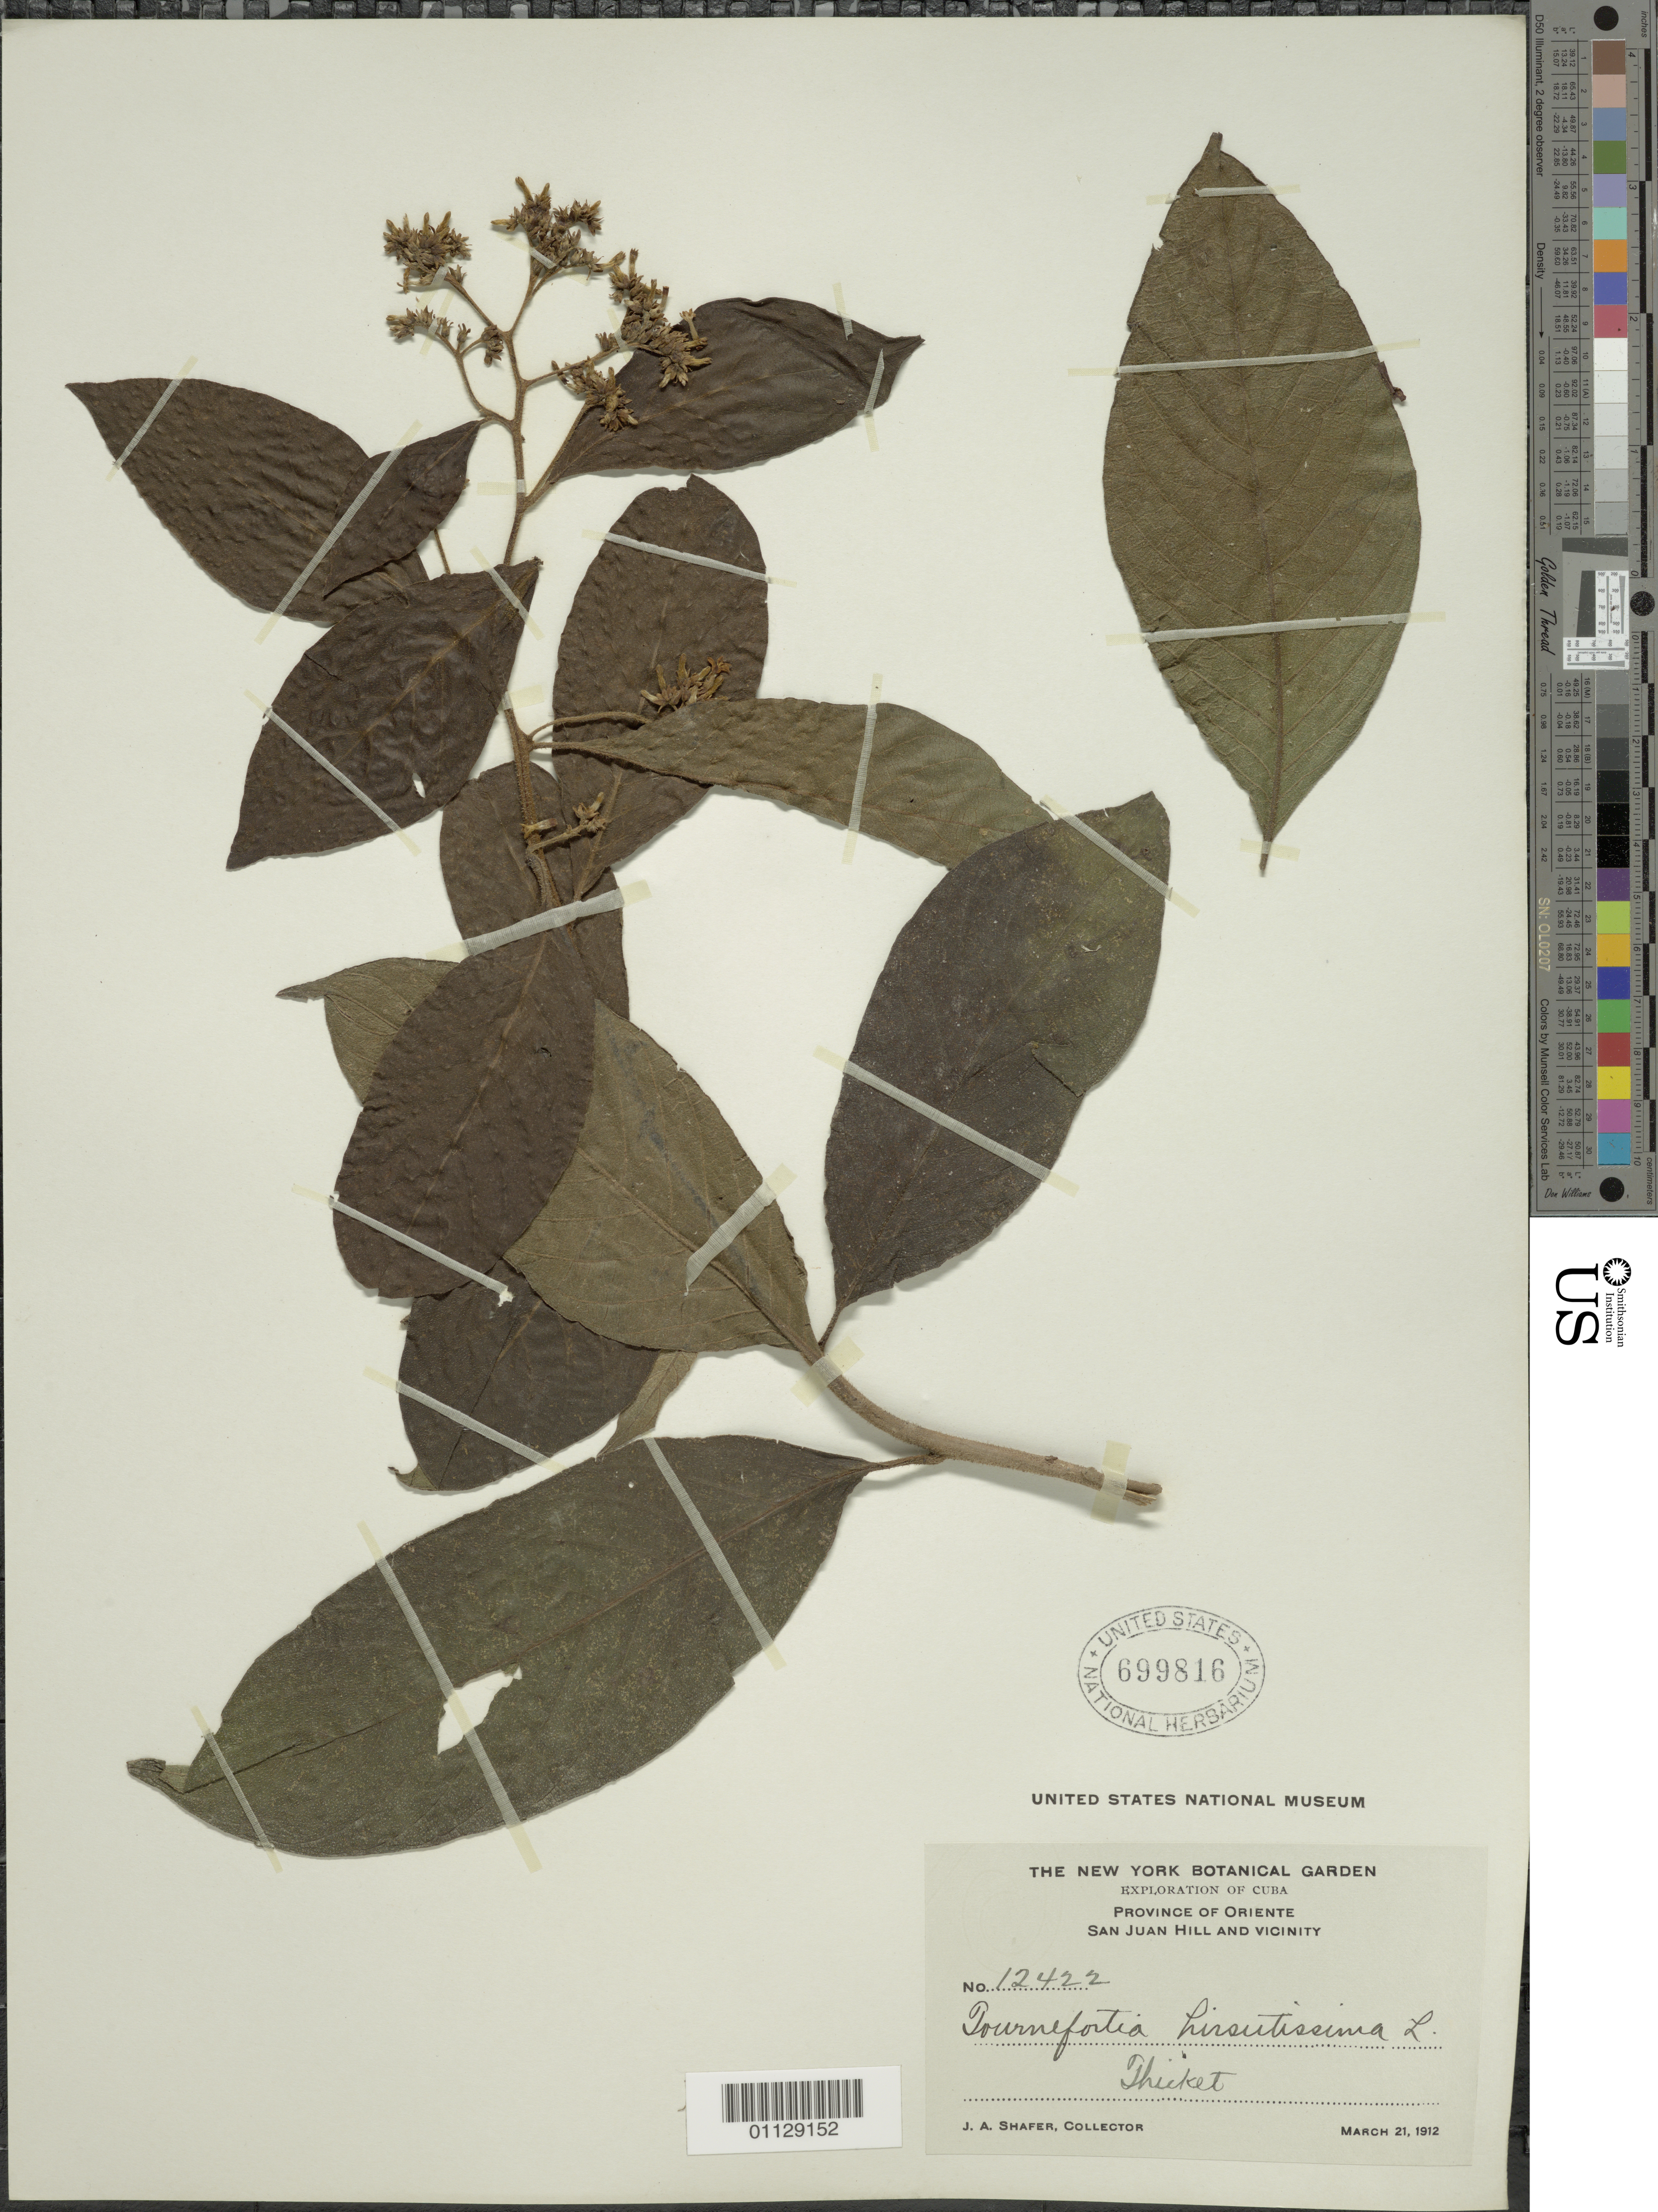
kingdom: Plantae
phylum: Tracheophyta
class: Magnoliopsida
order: Boraginales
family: Heliotropiaceae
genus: Tournefortia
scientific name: Tournefortia hirsutissima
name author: L.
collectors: J. A. Shafer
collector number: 12422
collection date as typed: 21 Mar 1912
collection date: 1912-03-21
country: Cuba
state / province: Oriente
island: Cuba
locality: San Juan and Vicinity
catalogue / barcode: US 699816